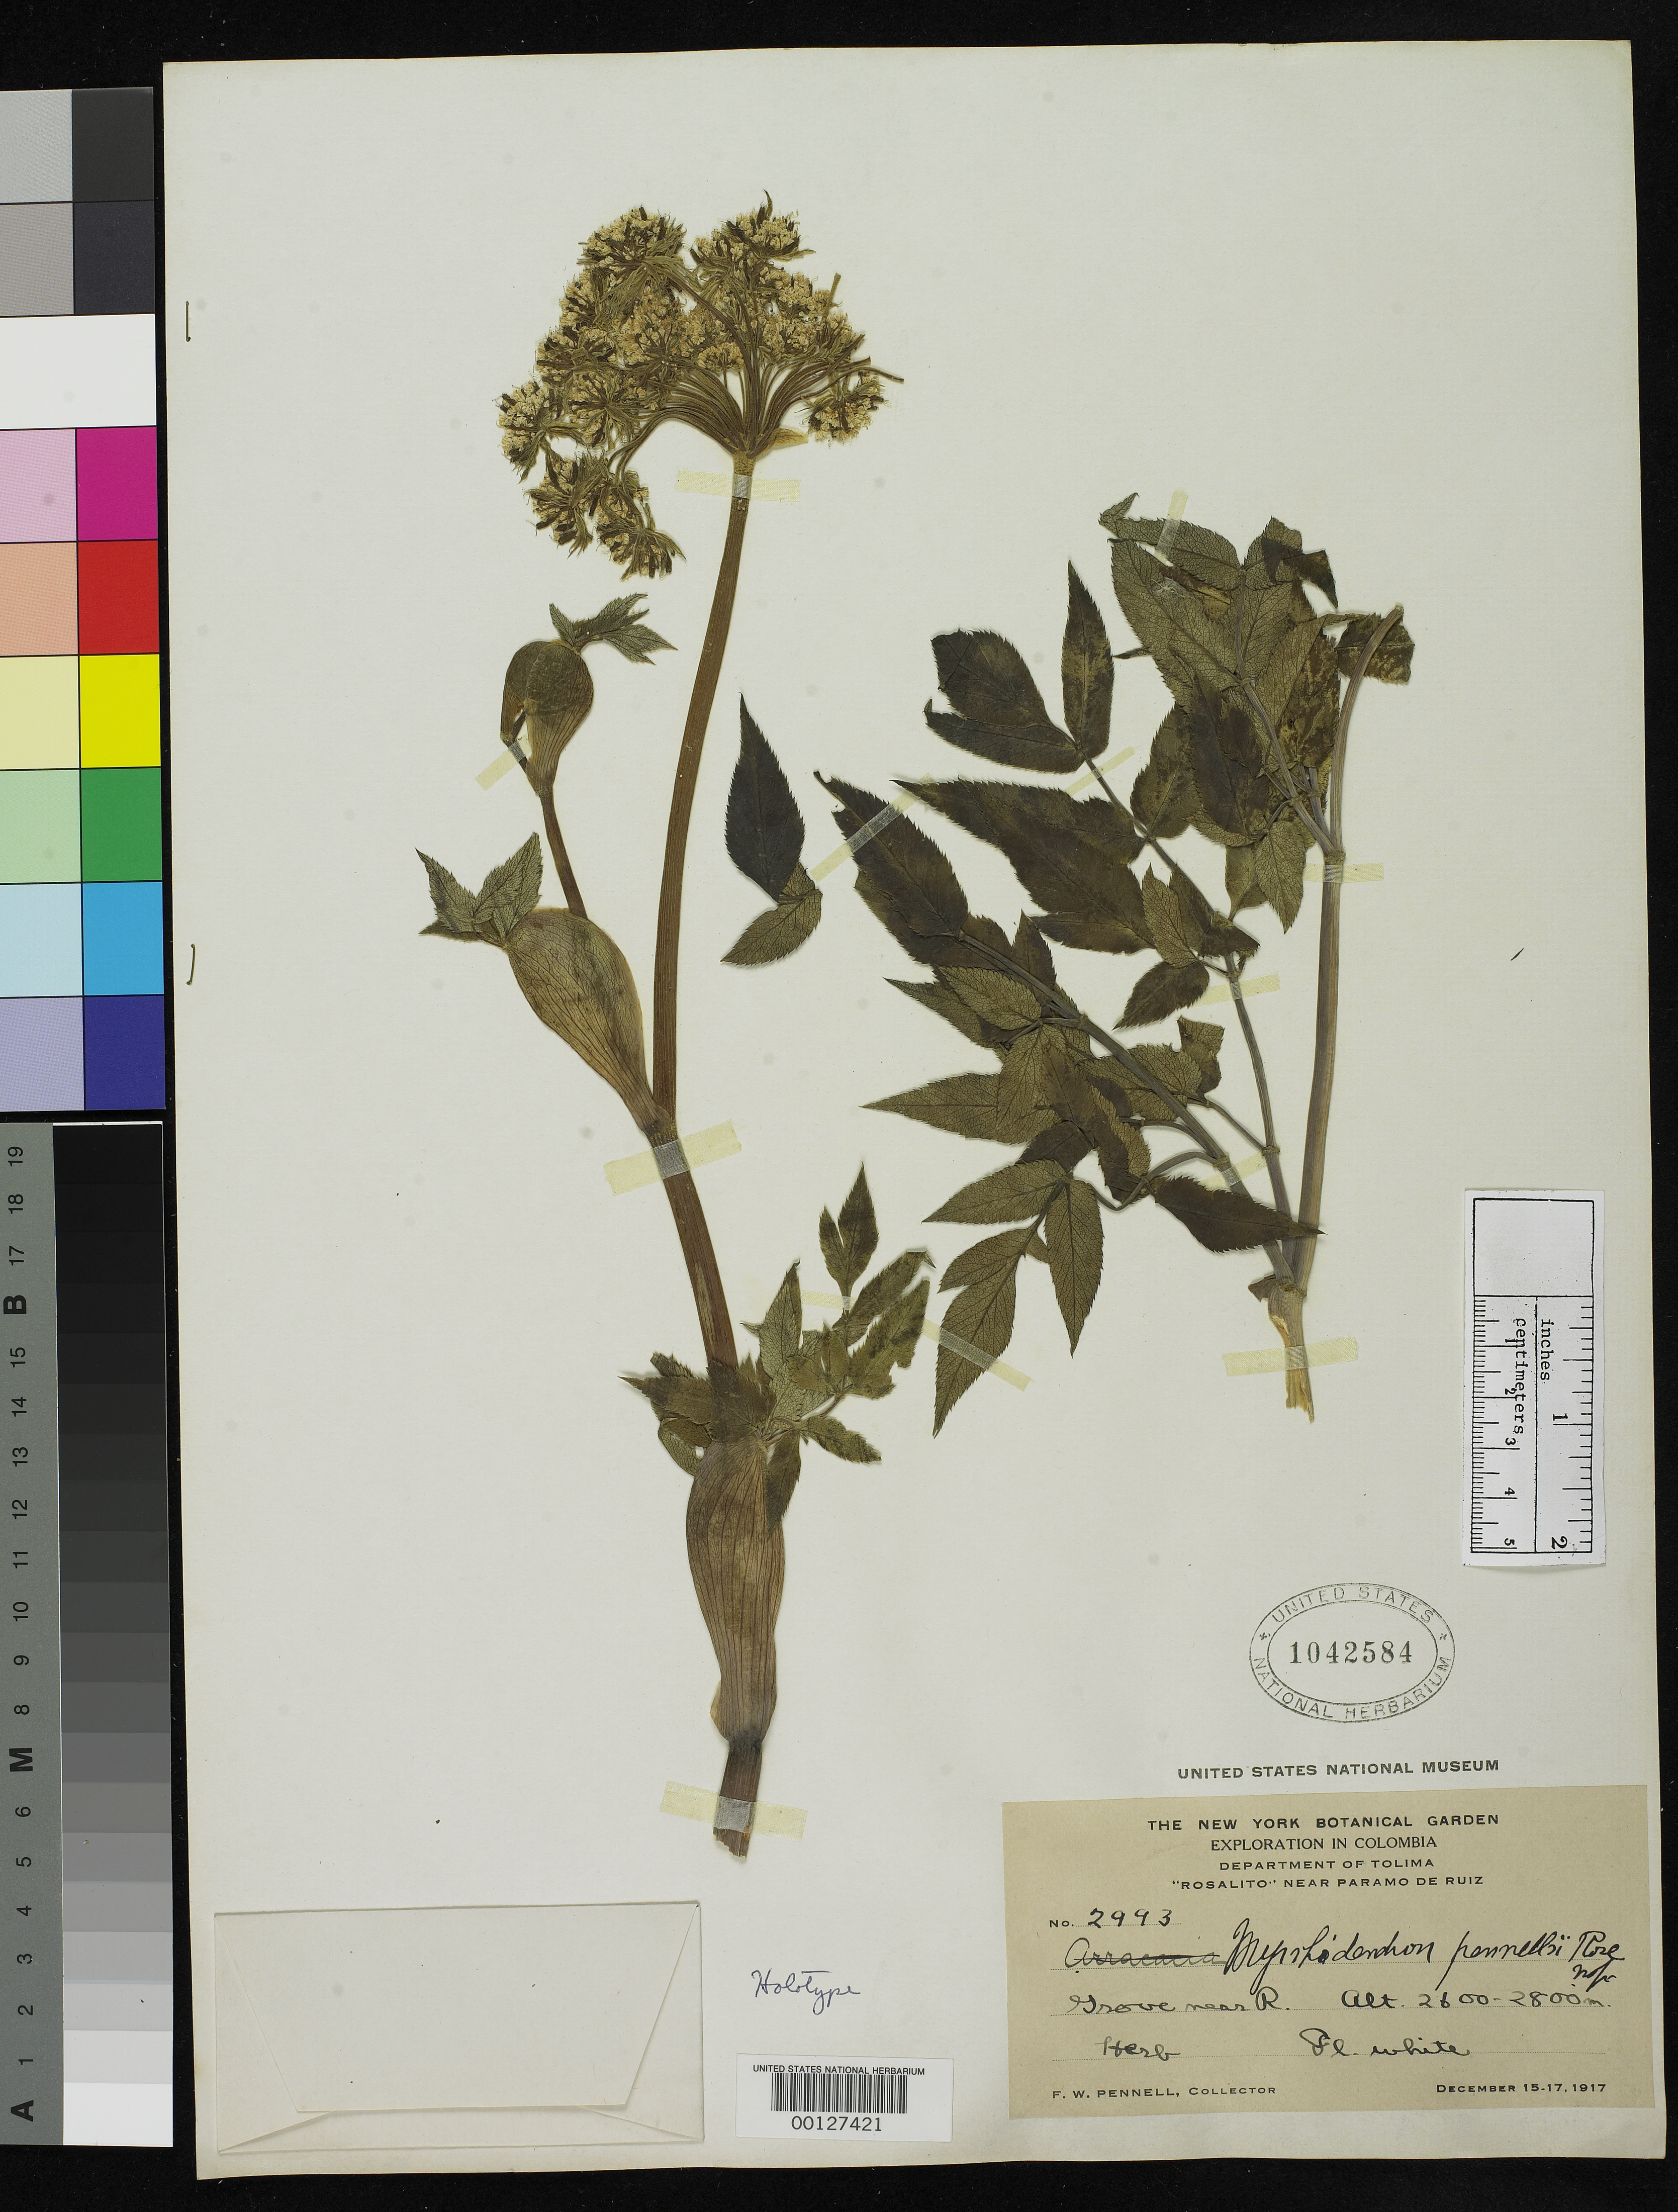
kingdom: Plantae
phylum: Tracheophyta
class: Magnoliopsida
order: Apiales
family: Apiaceae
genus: Myrrhidendron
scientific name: Myrrhidendron pennellii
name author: J.M. Coult.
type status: Holotype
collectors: F. W. Pennell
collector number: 2993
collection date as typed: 15 Dec 1917 to 17 Dec 1917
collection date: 1917-12-15/1917-12-17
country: Colombia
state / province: Quindío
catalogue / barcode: US 1042584